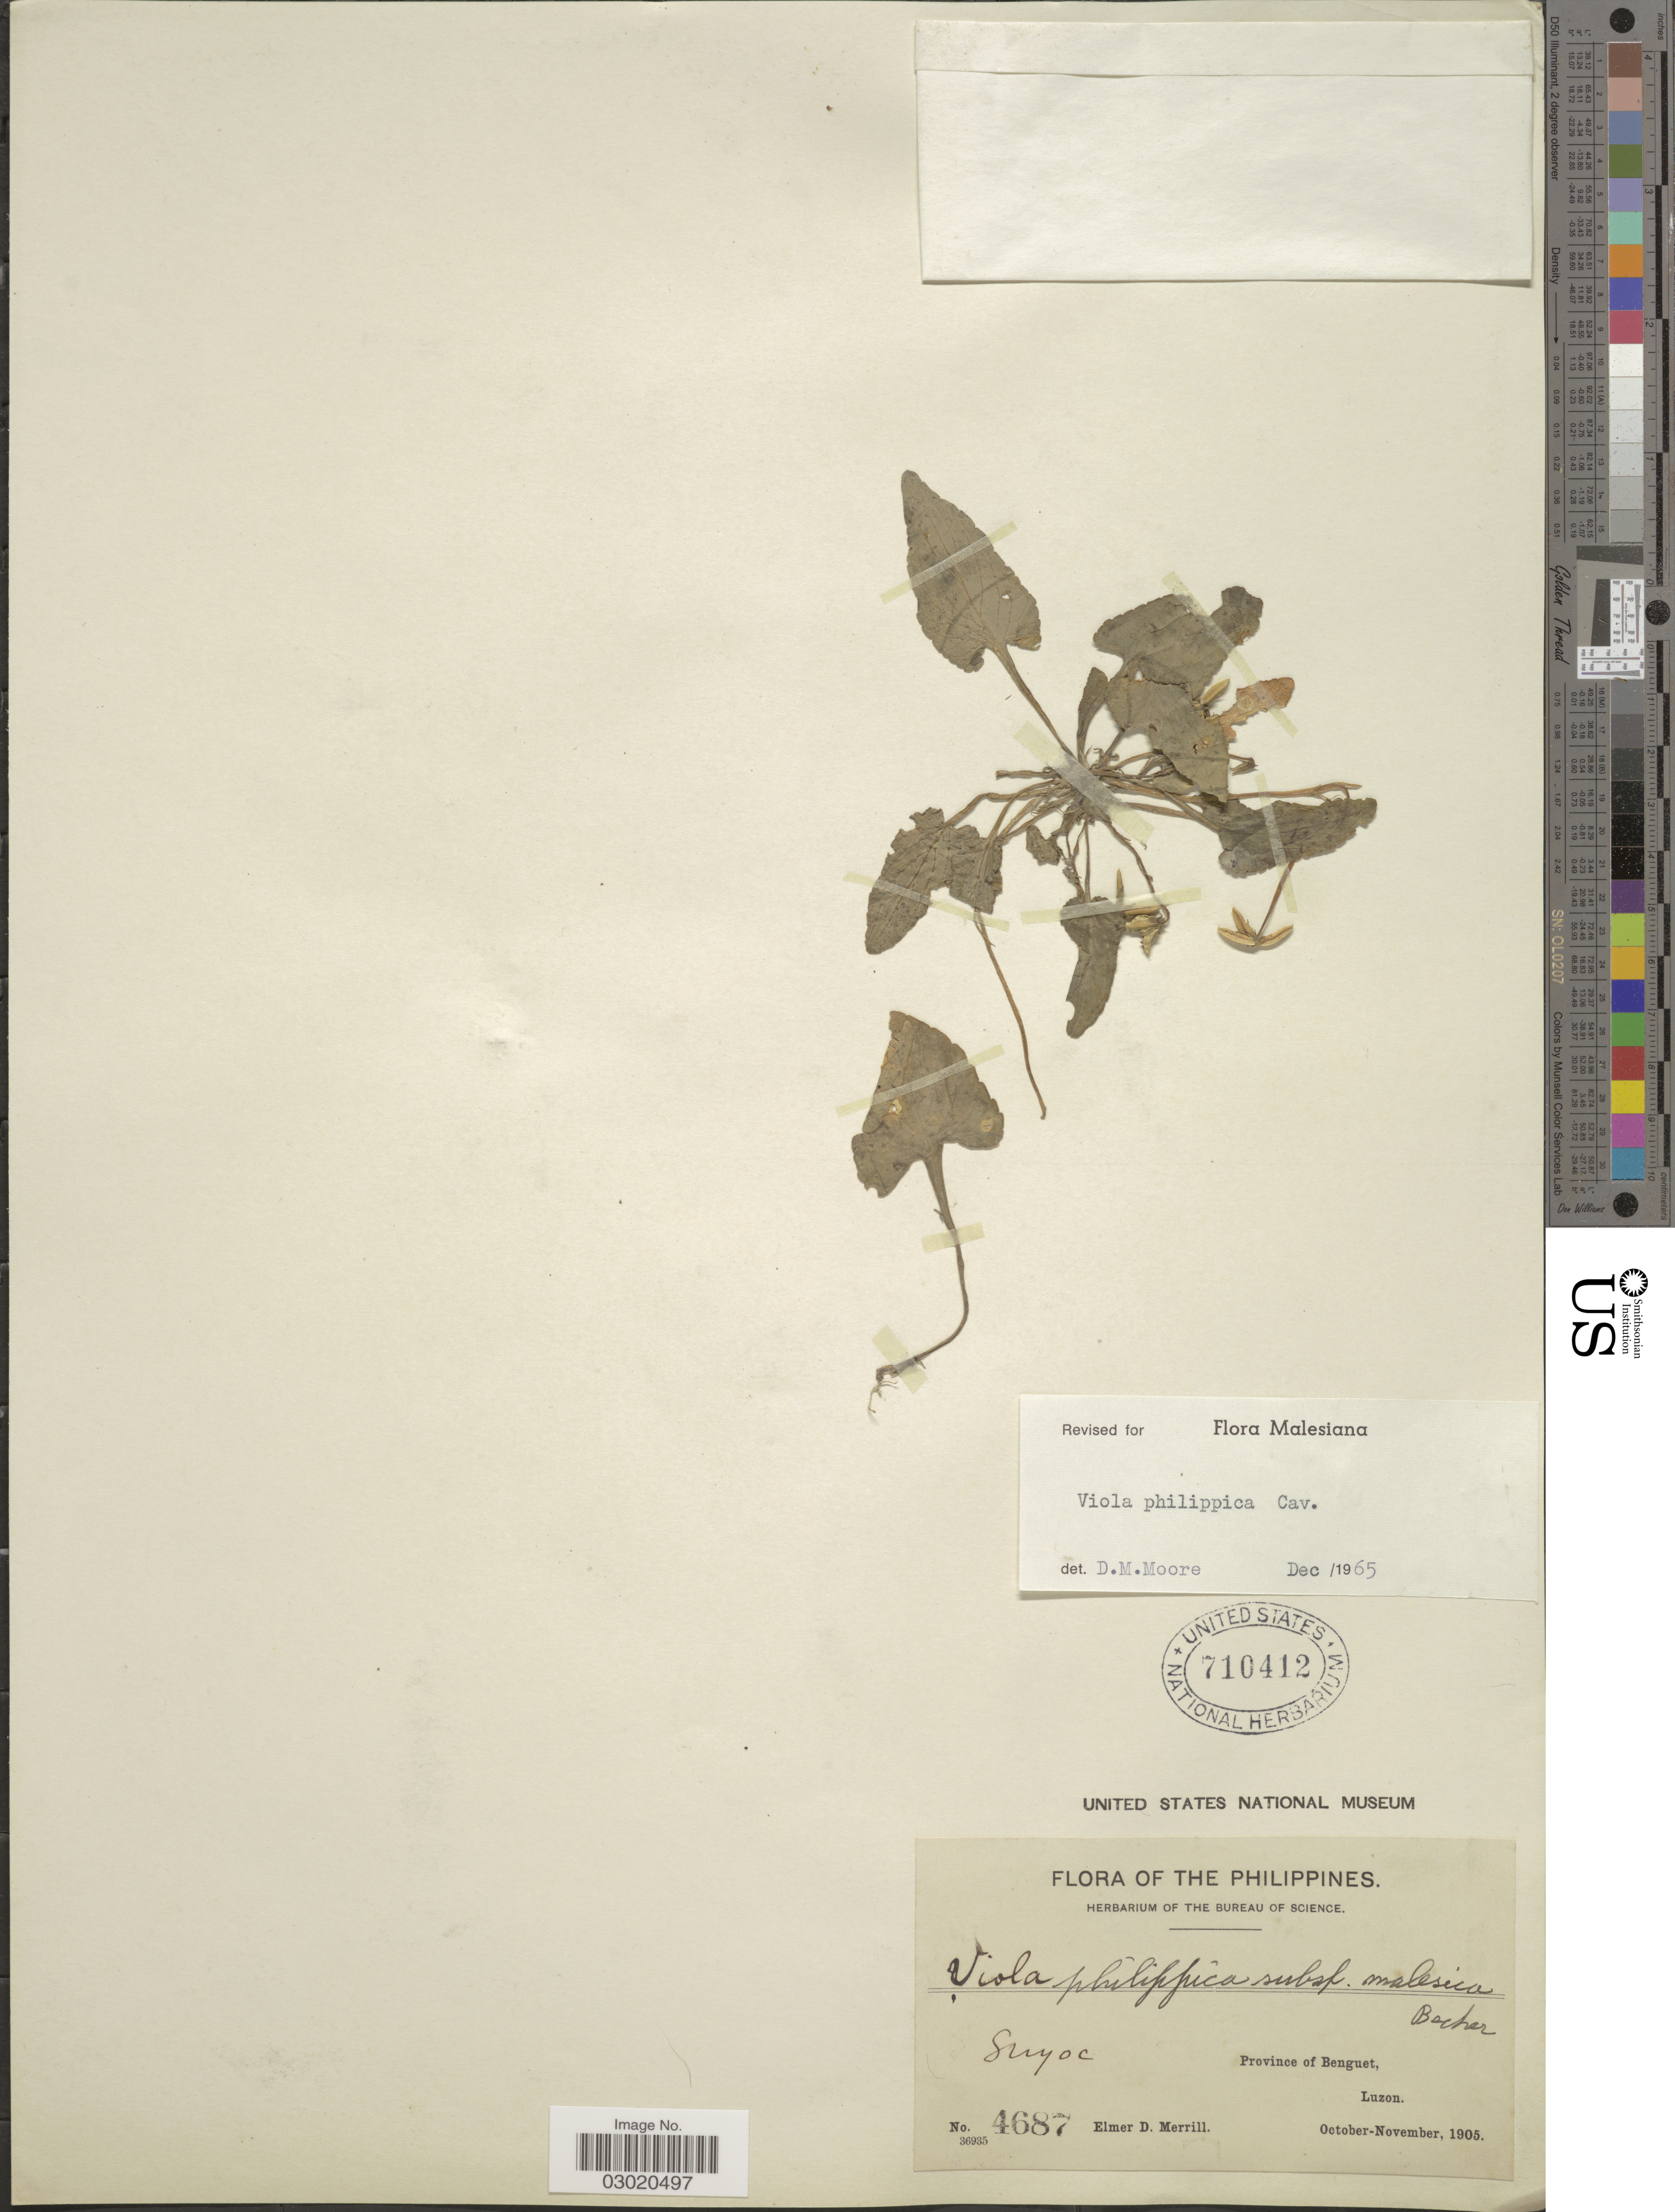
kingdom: Plantae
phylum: Tracheophyta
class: Magnoliopsida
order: Malpighiales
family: Violaceae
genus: Viola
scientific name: Viola philippica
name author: Cav.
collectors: E. D. Merrill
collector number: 4687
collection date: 1905-10/1905-11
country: Philippines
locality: Province of Benguet, Luzon, Suyoc [unsure placement].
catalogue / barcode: US 710412